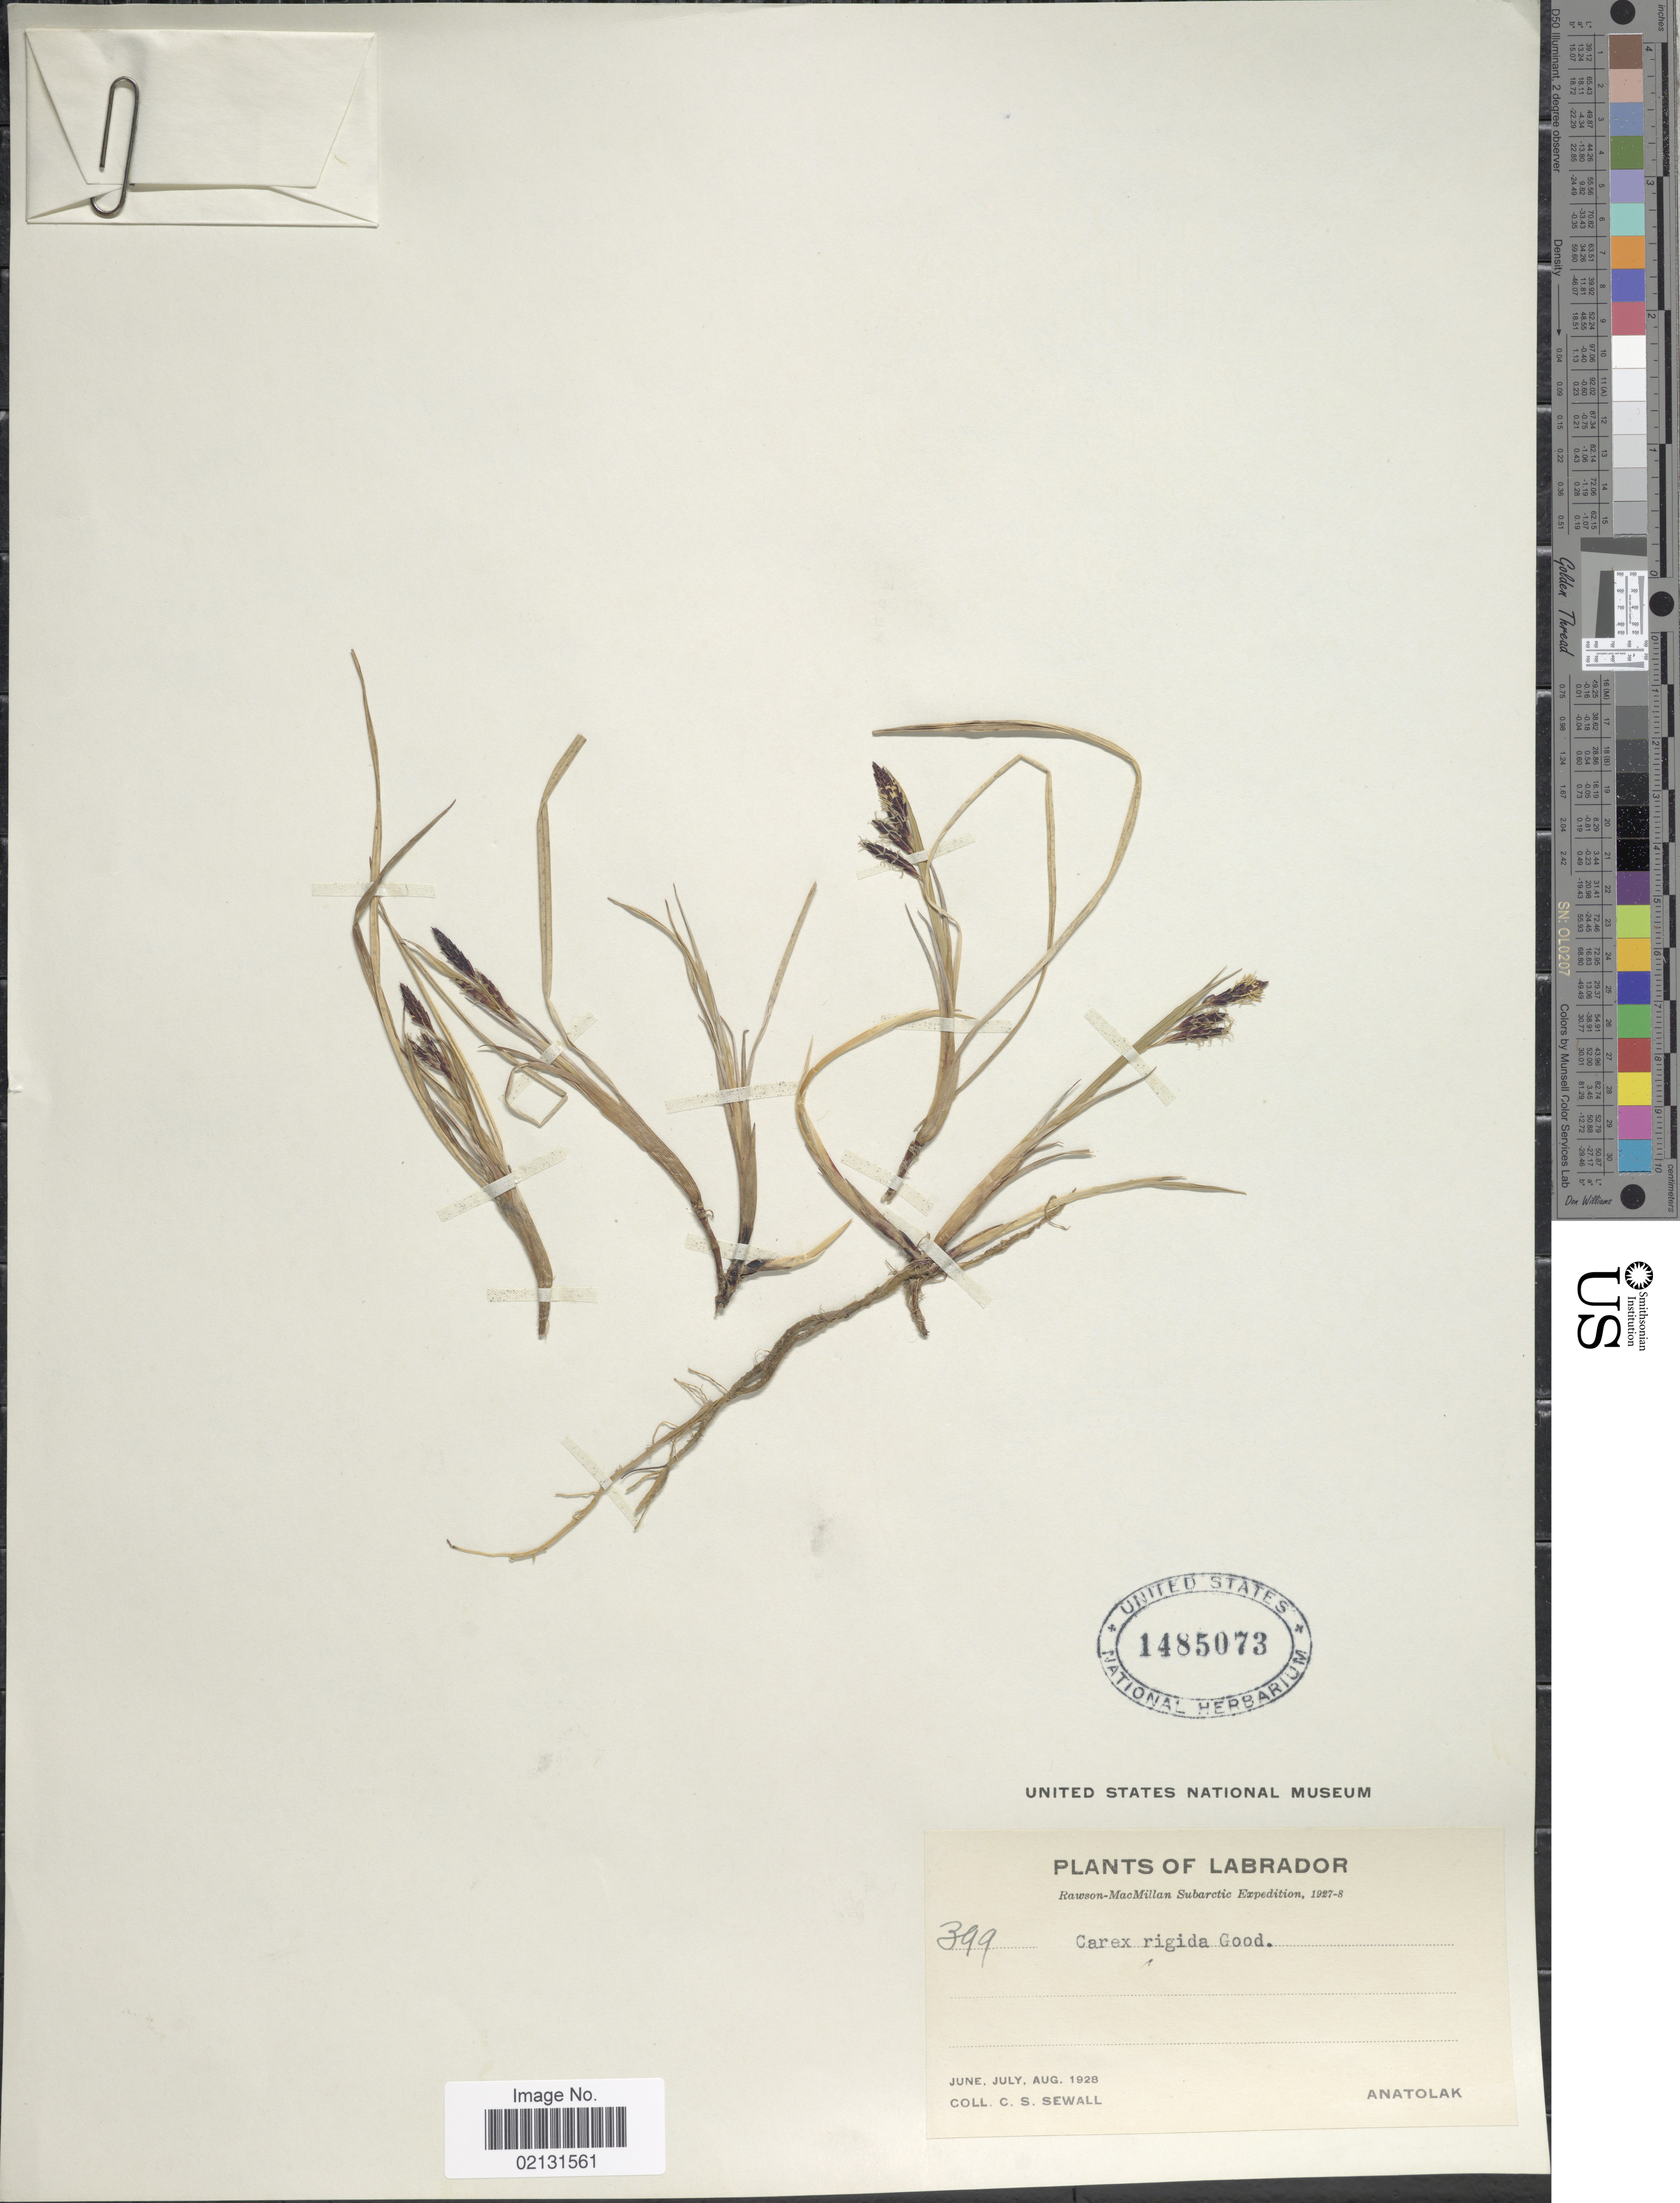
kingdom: Plantae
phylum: Tracheophyta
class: Liliopsida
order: Poales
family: Cyperaceae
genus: Carex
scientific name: Carex bigelowii subsp. bigelowii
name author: Torr. ex Schwein.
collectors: C. Sewall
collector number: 399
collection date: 1928-06/1928-08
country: Canada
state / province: Newfoundland and Labrador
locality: Labrador, Subarctic, Anatolak.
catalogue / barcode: US 1485073